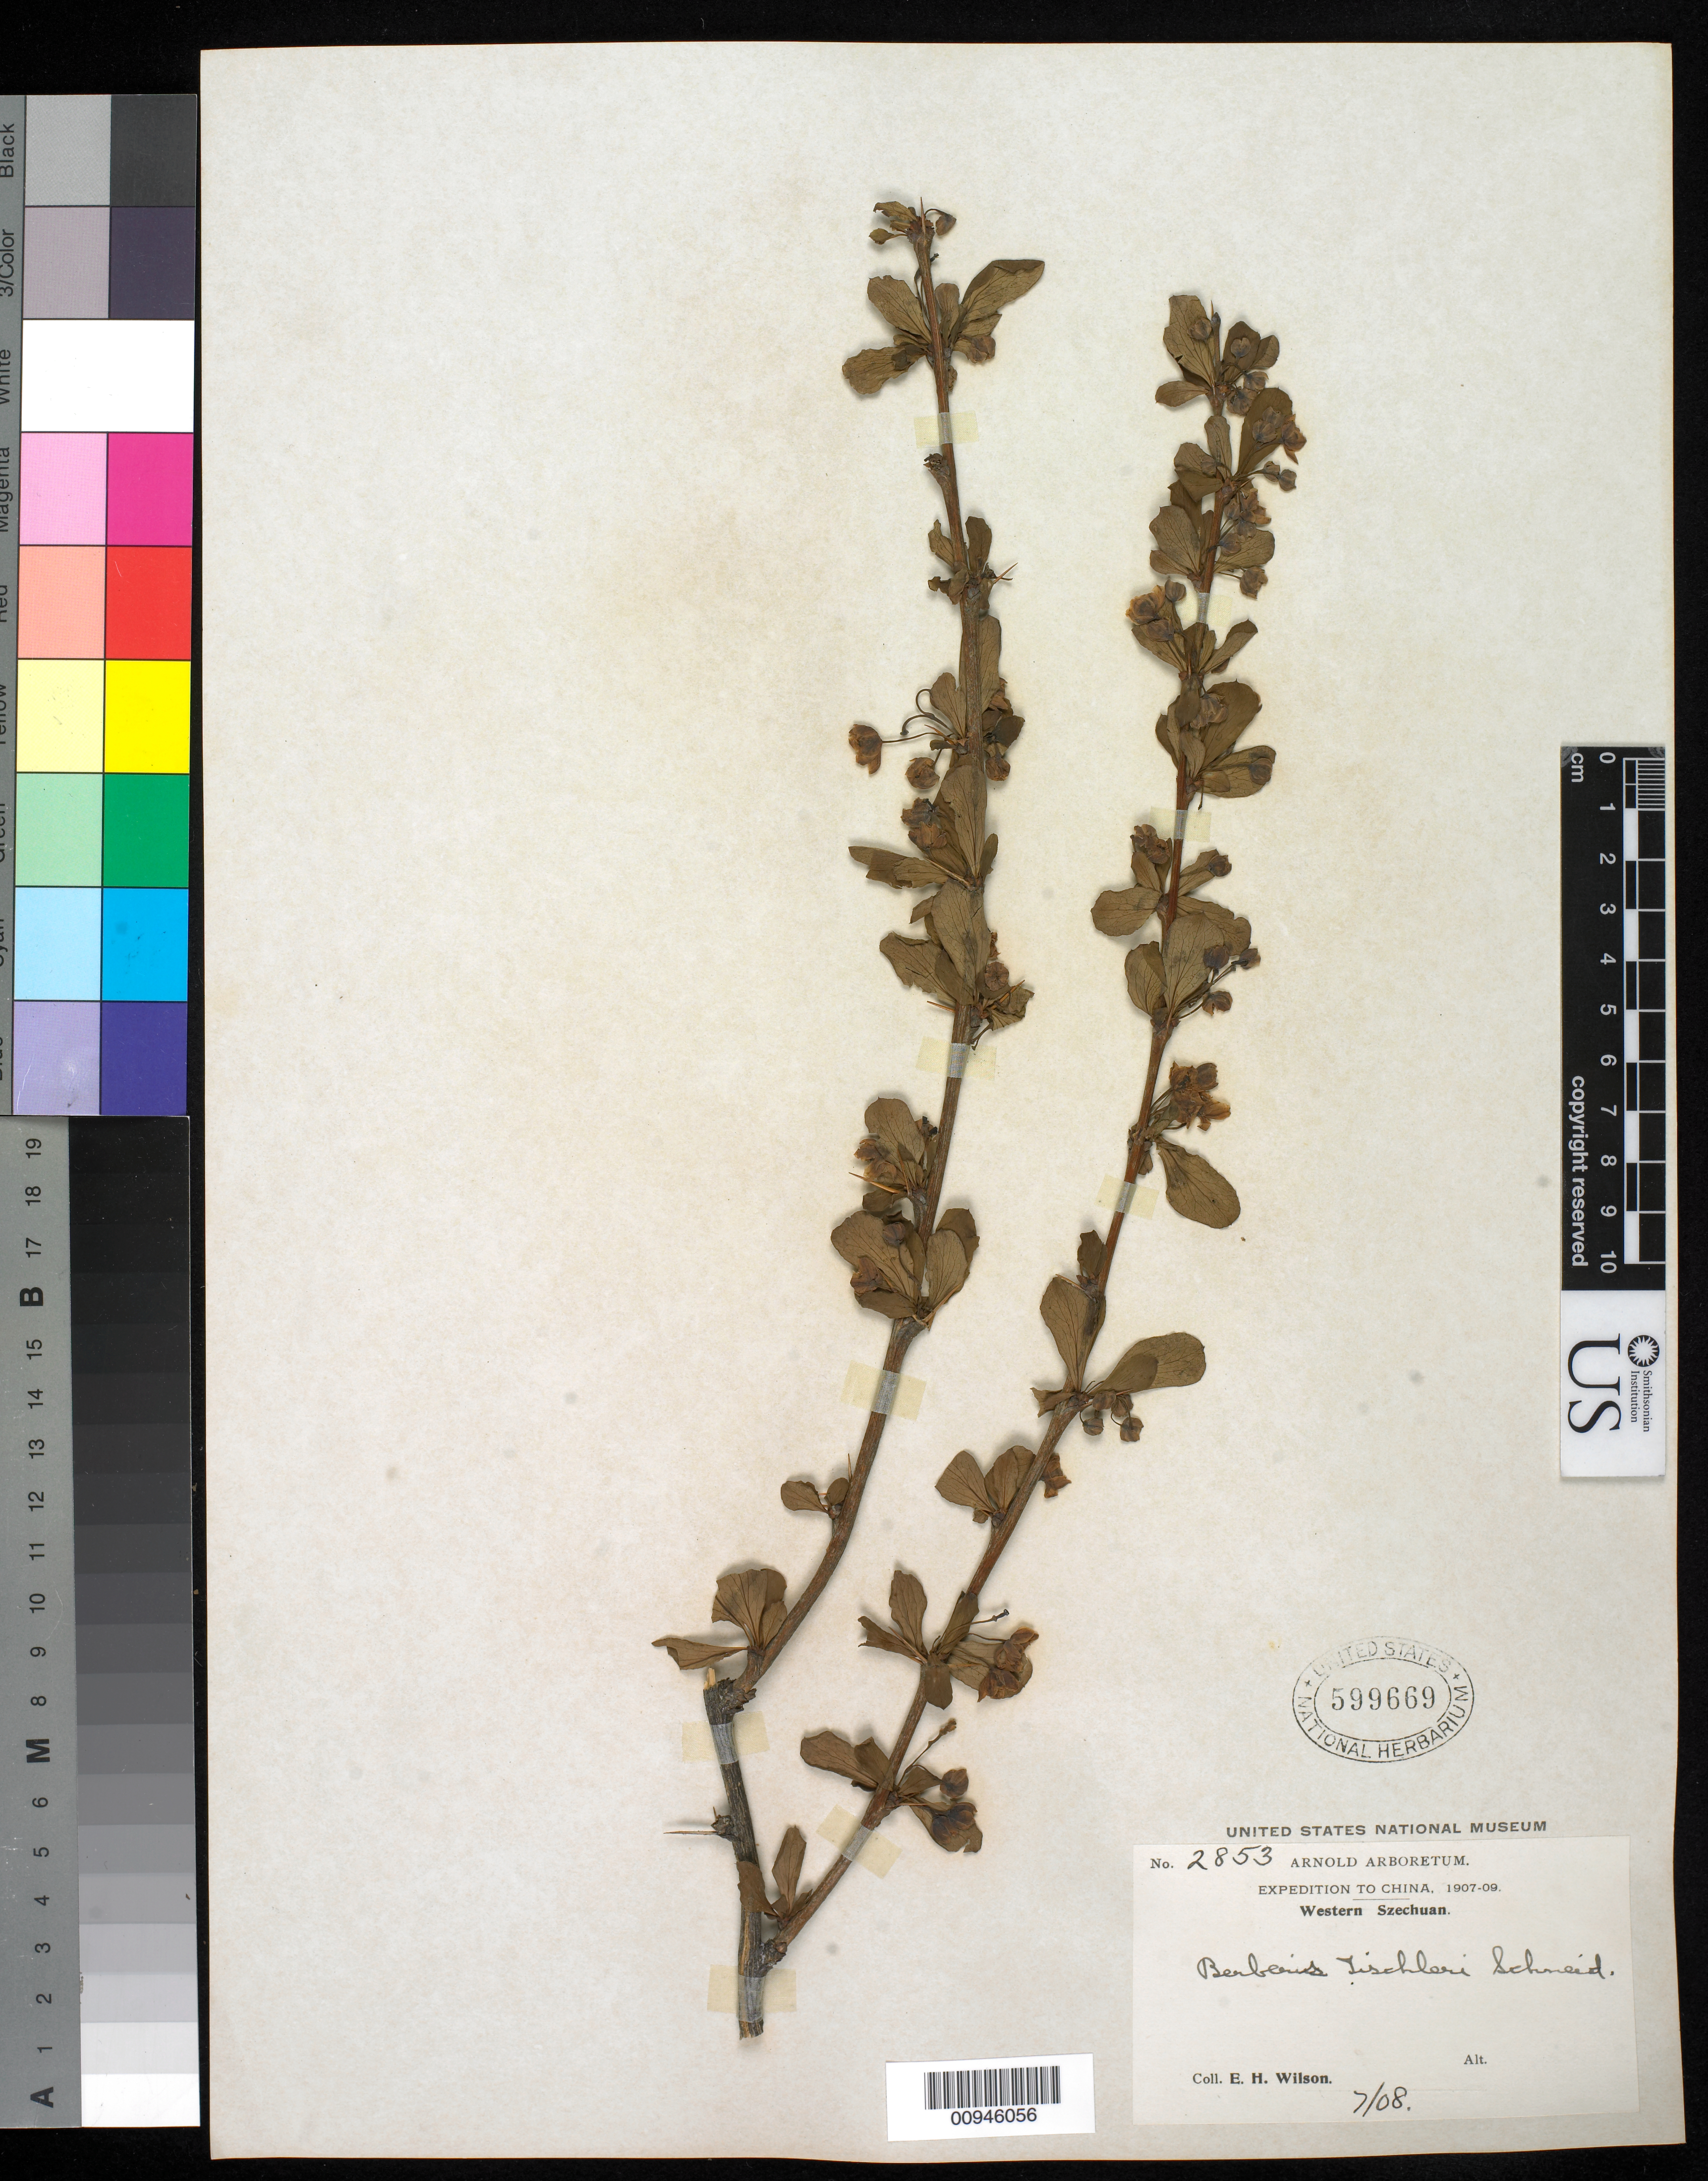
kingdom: Plantae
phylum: Tracheophyta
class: Magnoliopsida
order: Ranunculales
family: Berberidaceae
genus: Berberis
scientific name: Berberis tischleri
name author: C.K. Schneid.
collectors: E. H. Wilson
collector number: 2853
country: China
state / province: Sichuan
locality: Western Szechuan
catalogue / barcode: US 599669